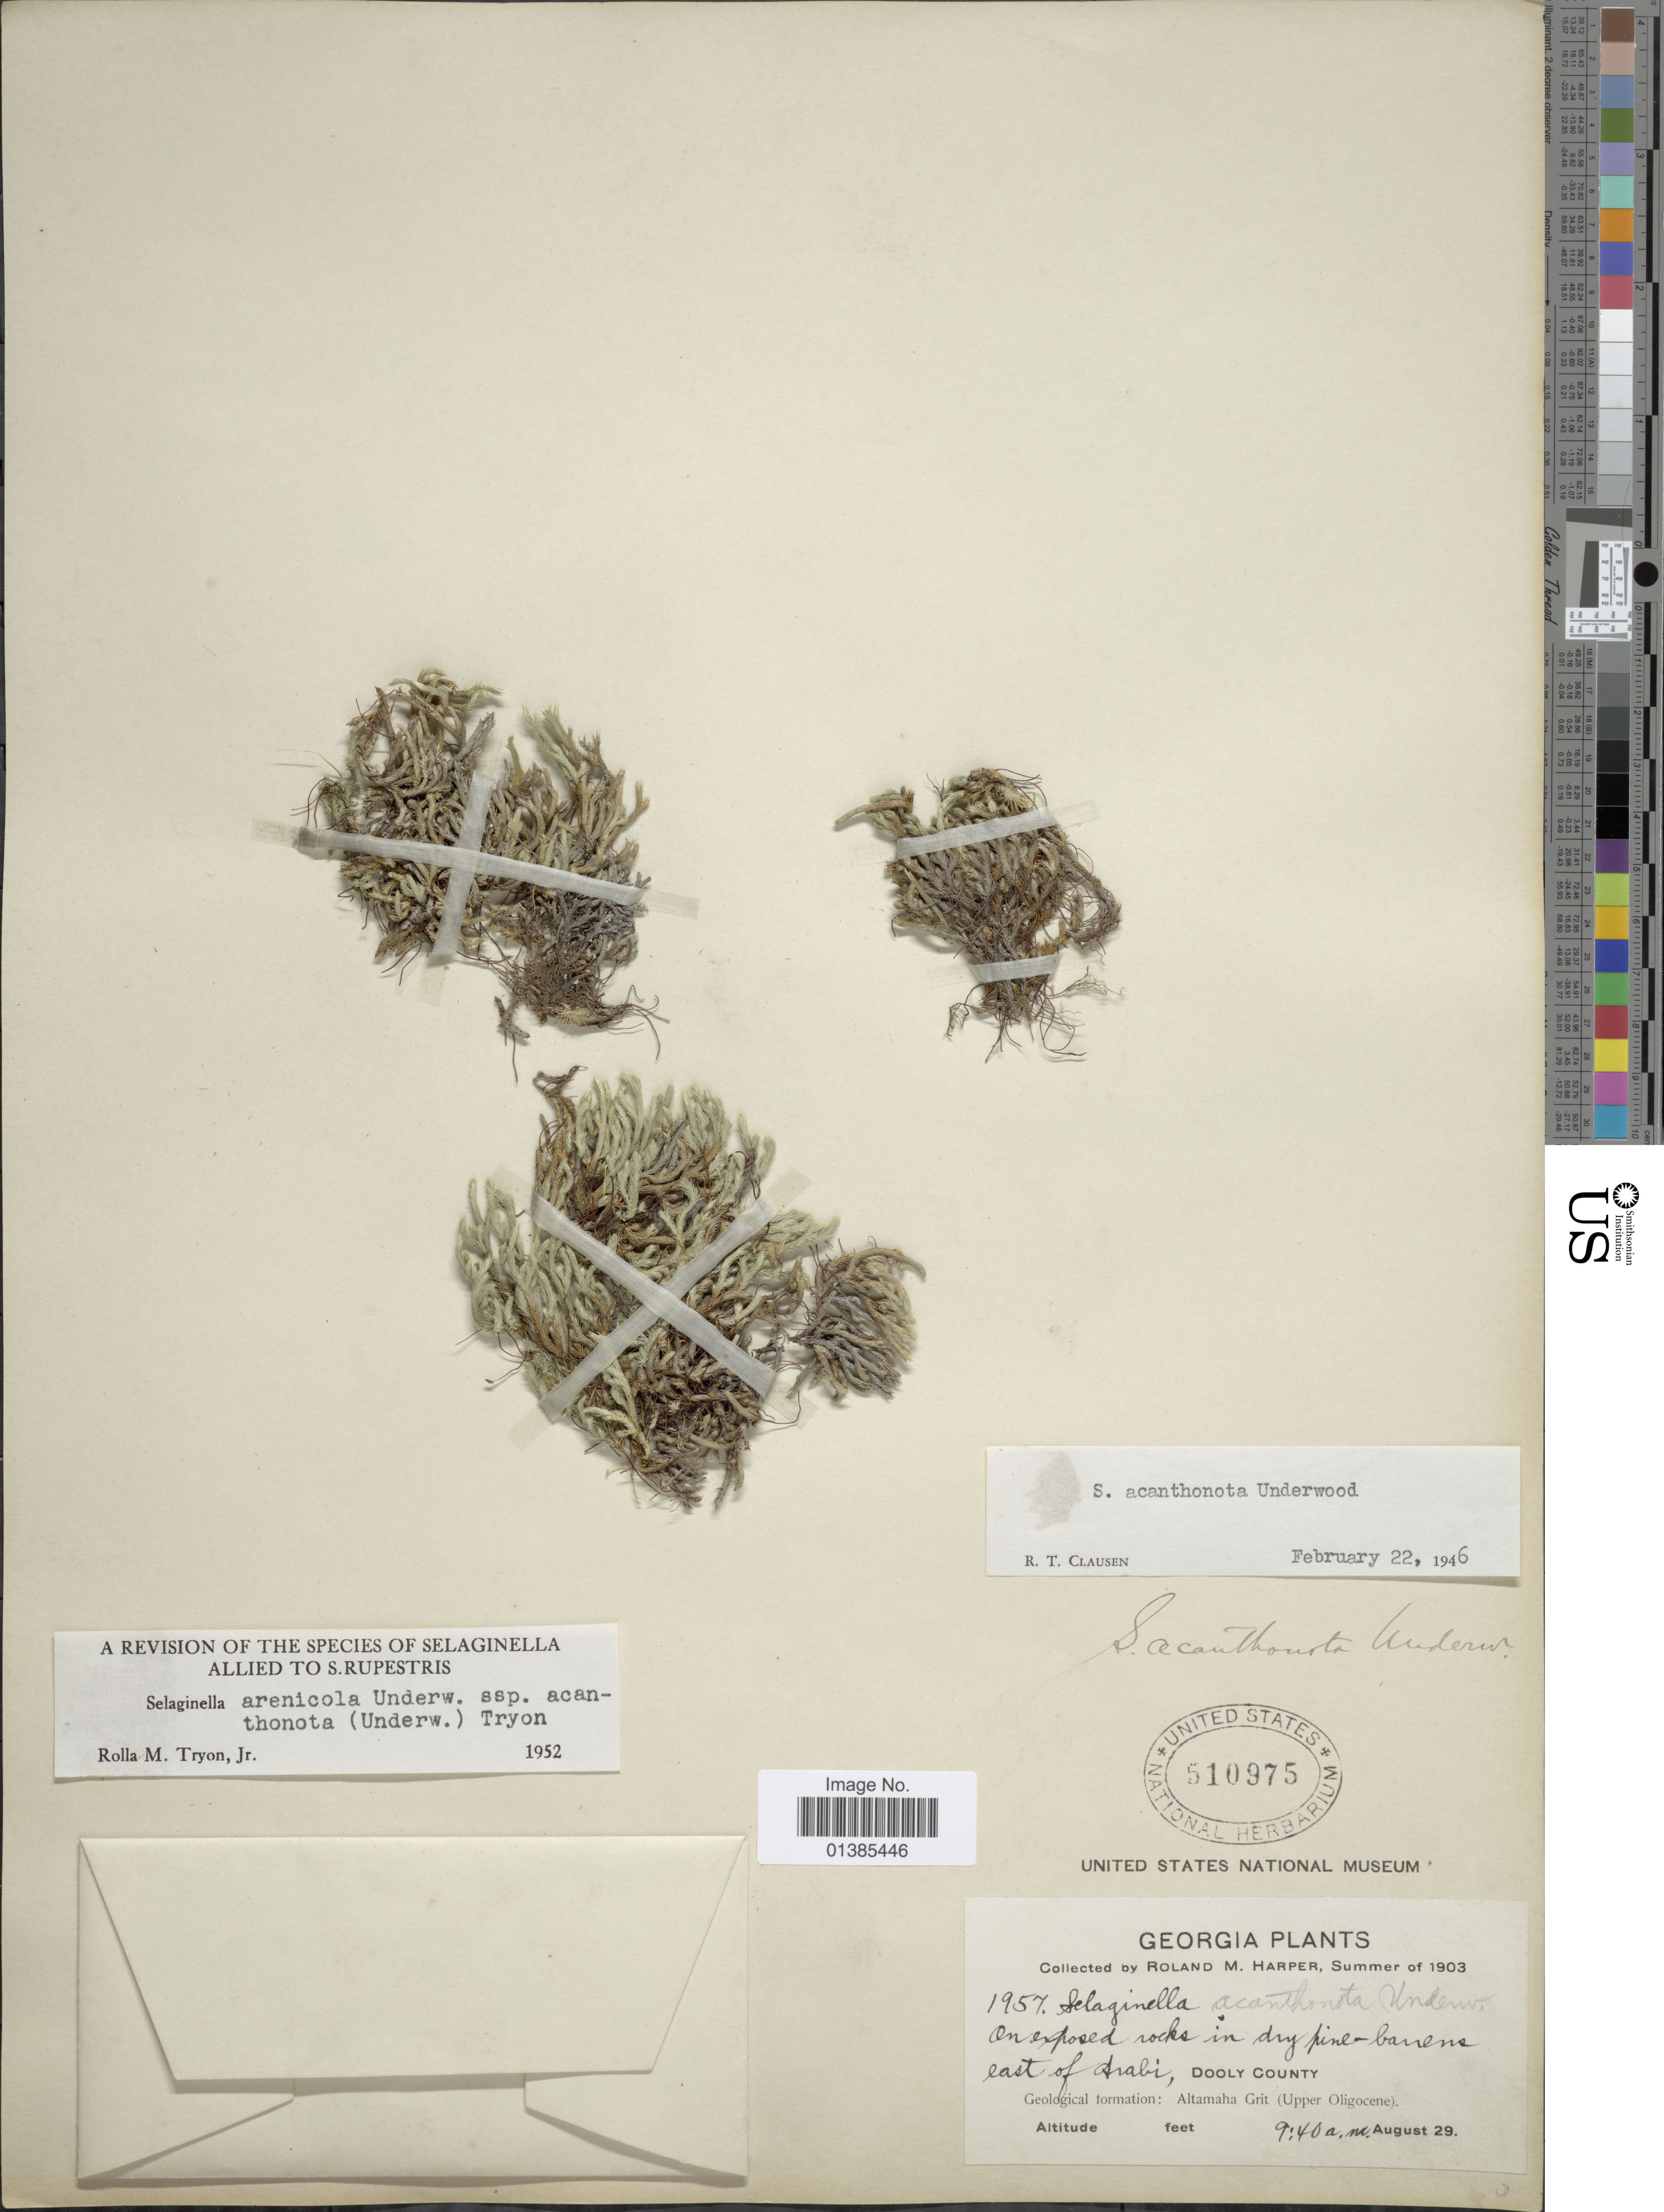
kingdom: Plantae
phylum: Tracheophyta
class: Lycopodiopsida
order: Selaginellales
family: Selaginellaceae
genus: Selaginella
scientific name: Selaginella arenicola subsp. acanthonota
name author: (Underw.) R.M. Tryon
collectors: R. M. Harper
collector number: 1957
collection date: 1903-08-29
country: United States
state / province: Georgia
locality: On exposed rocks in dry pine-barrens east of Arabi, Dooly County. Geological formation: Altamaha Grit (Upper Oligocene).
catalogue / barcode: US 510975